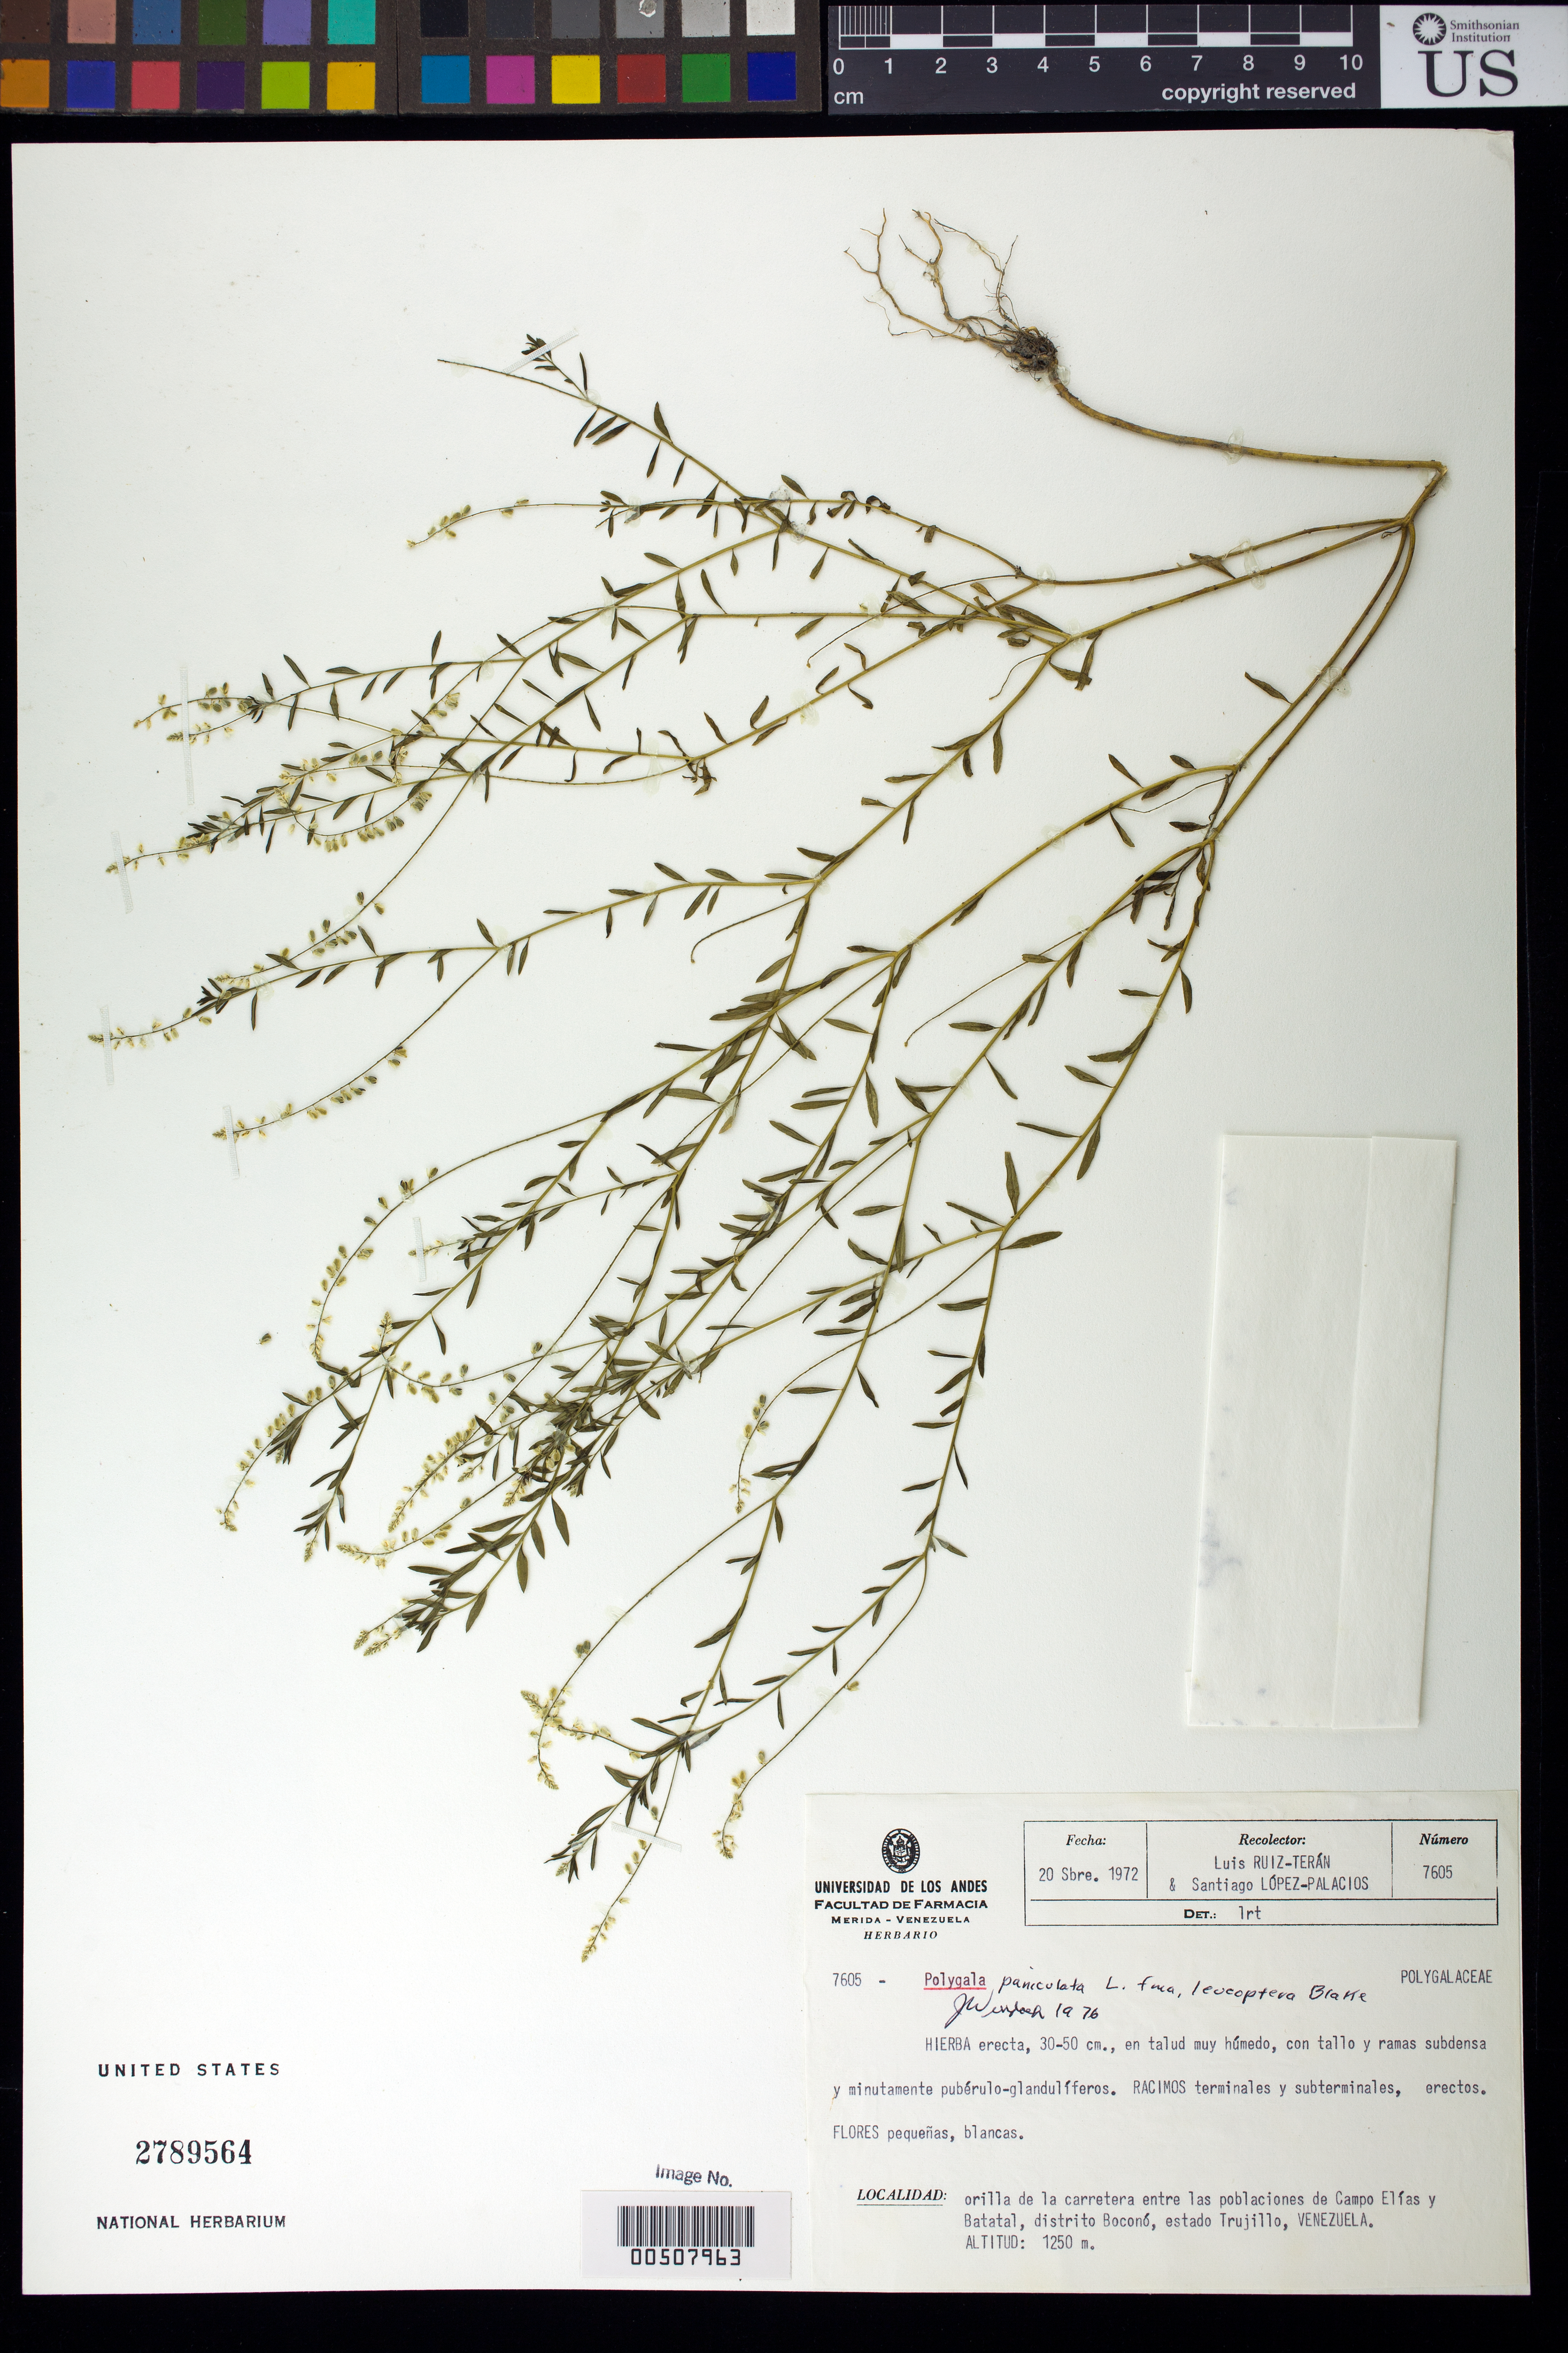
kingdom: Plantae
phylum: Tracheophyta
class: Magnoliopsida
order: Fabales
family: Polygalaceae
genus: Polygala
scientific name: Polygala paniculata f. leucoptera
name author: S.F. Blake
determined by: Wurdack, John J., (US), US (UNITED STATES)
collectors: L. E. Ruíz-Terán & S. López-Palacios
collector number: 7605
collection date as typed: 20 Sep 1972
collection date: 1972-09-20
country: Venezuela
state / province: Trujillo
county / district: Boconó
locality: Orilla de la carretera entre las poblaciones de Campo Elías y Batatal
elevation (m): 1250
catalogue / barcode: US 2789564